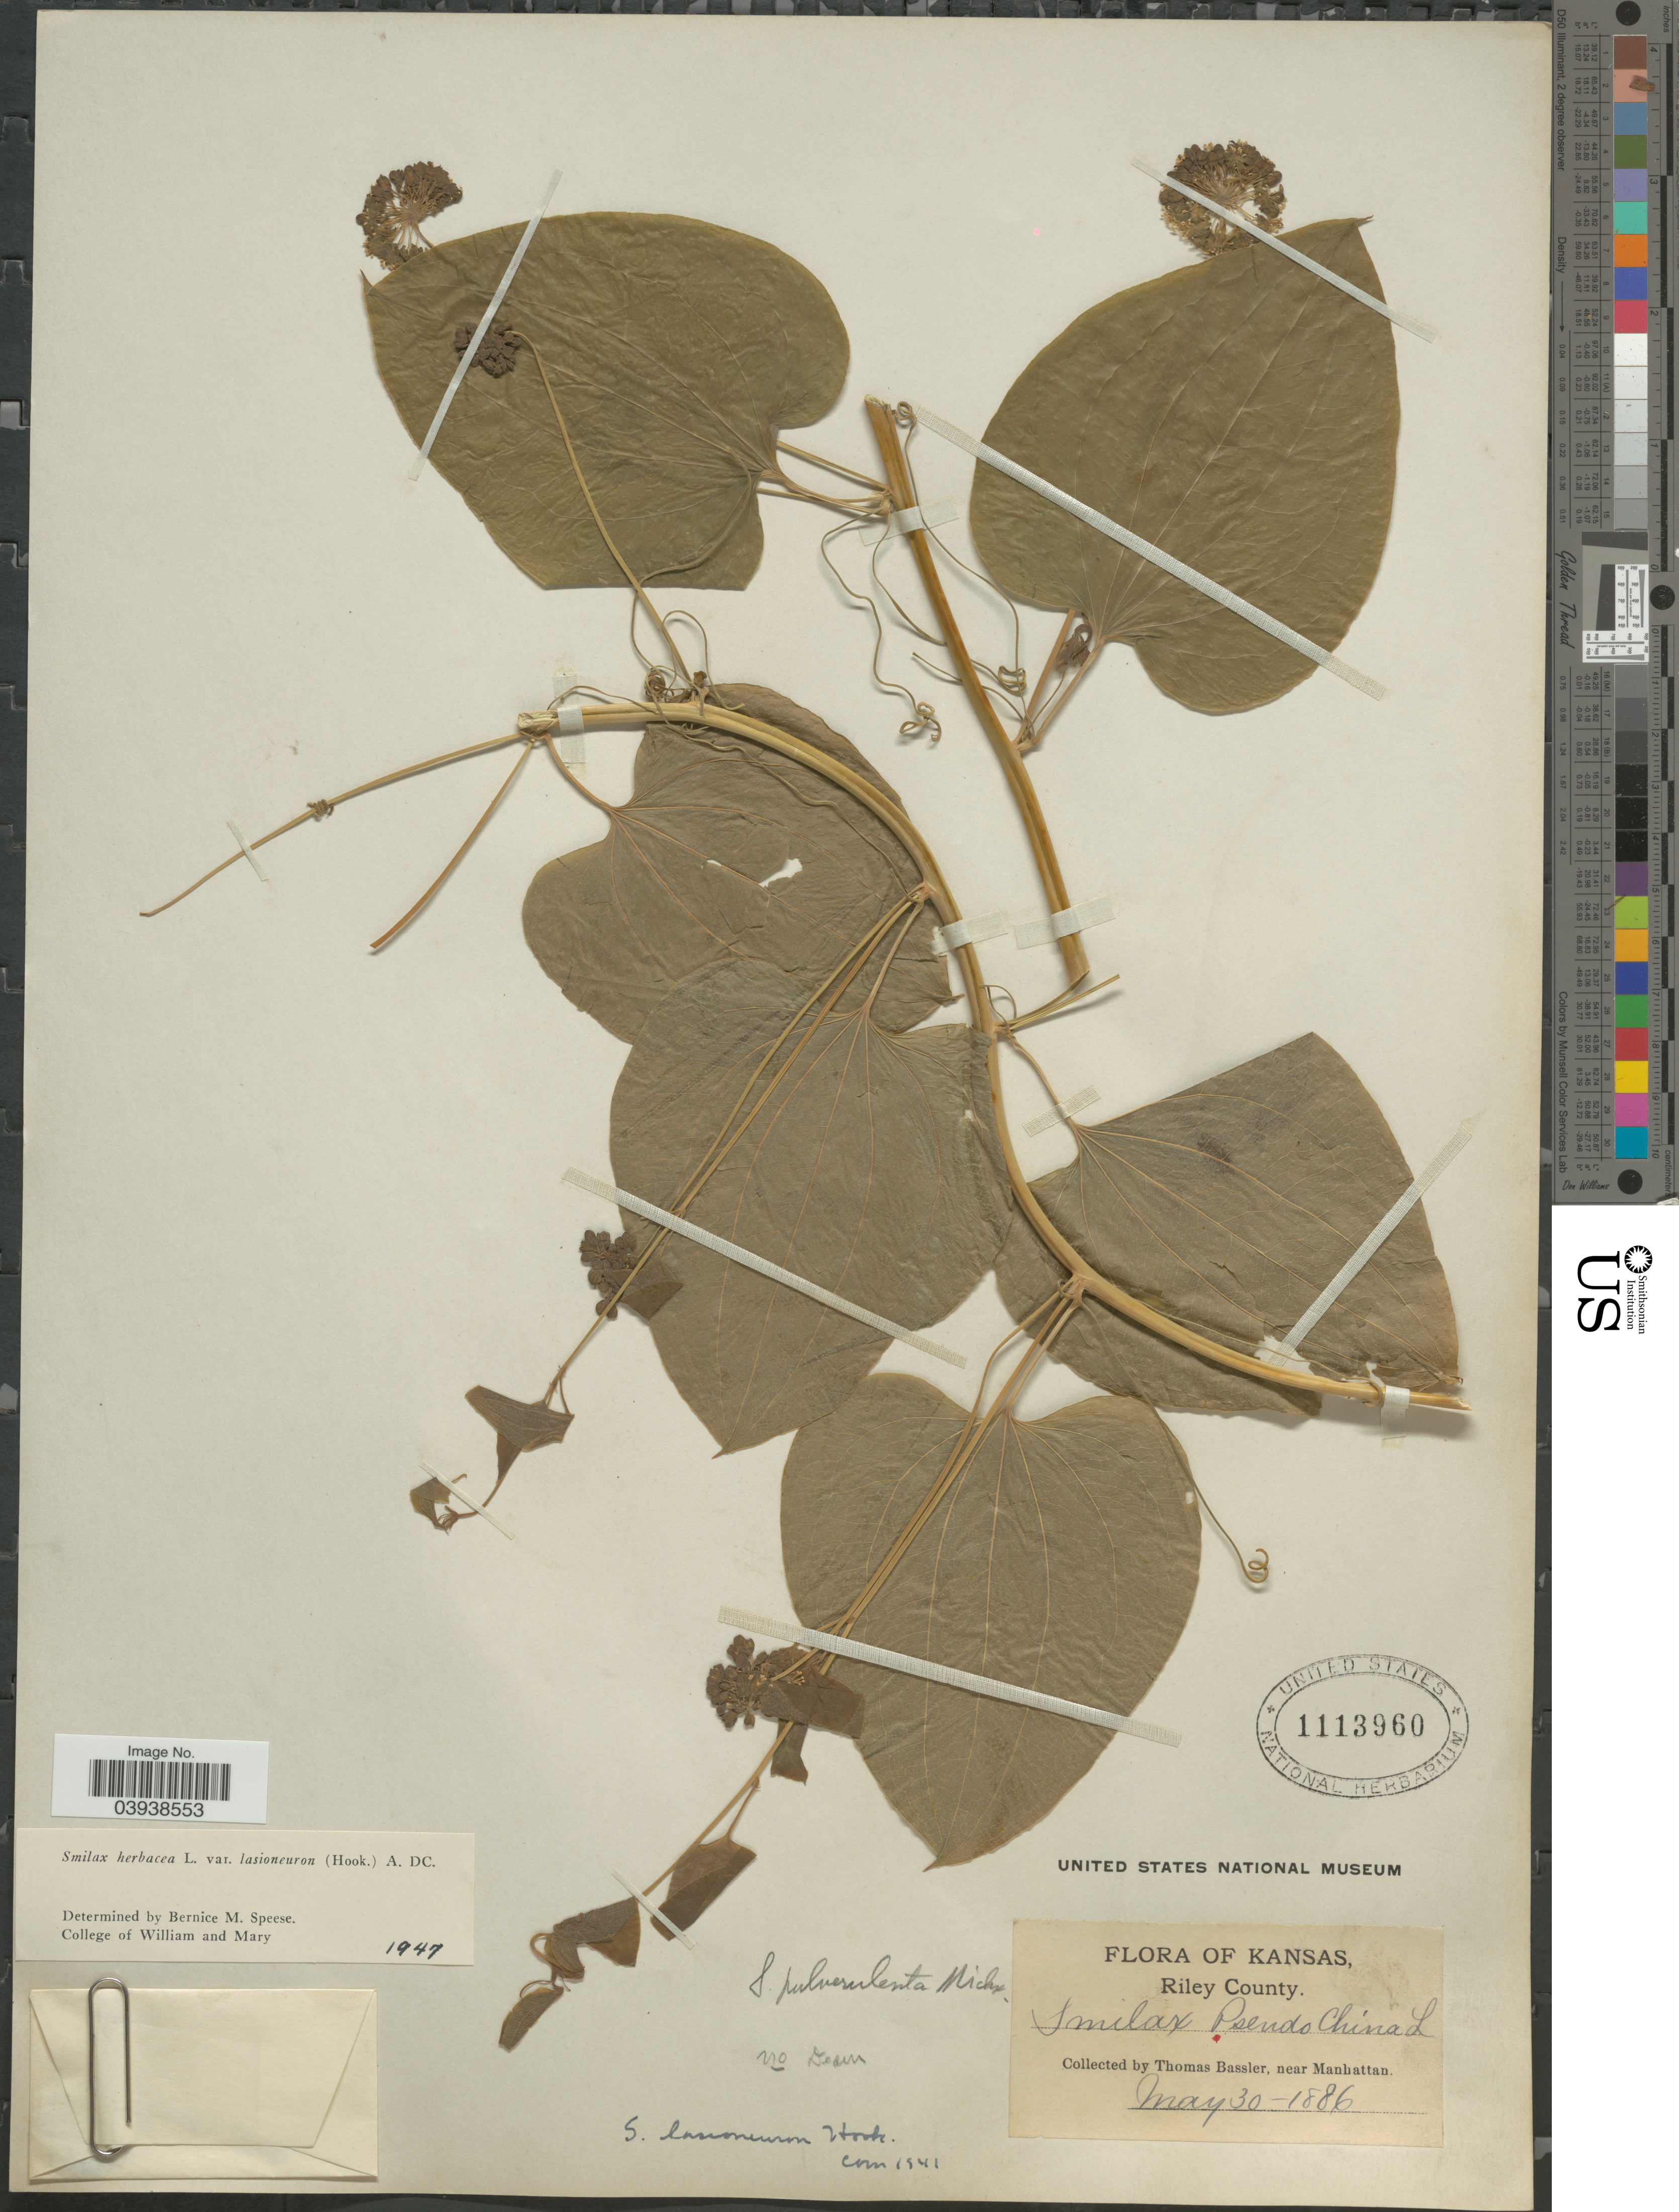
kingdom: Plantae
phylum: Tracheophyta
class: Liliopsida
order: Liliales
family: Smilacaceae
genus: Smilax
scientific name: Smilax herbacea var. lasioneuron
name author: (Hook.) A. DC.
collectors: T. Bassler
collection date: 1886-05-30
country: United States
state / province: Kansas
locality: Riley County. Near Manhattan.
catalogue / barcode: US 1113960